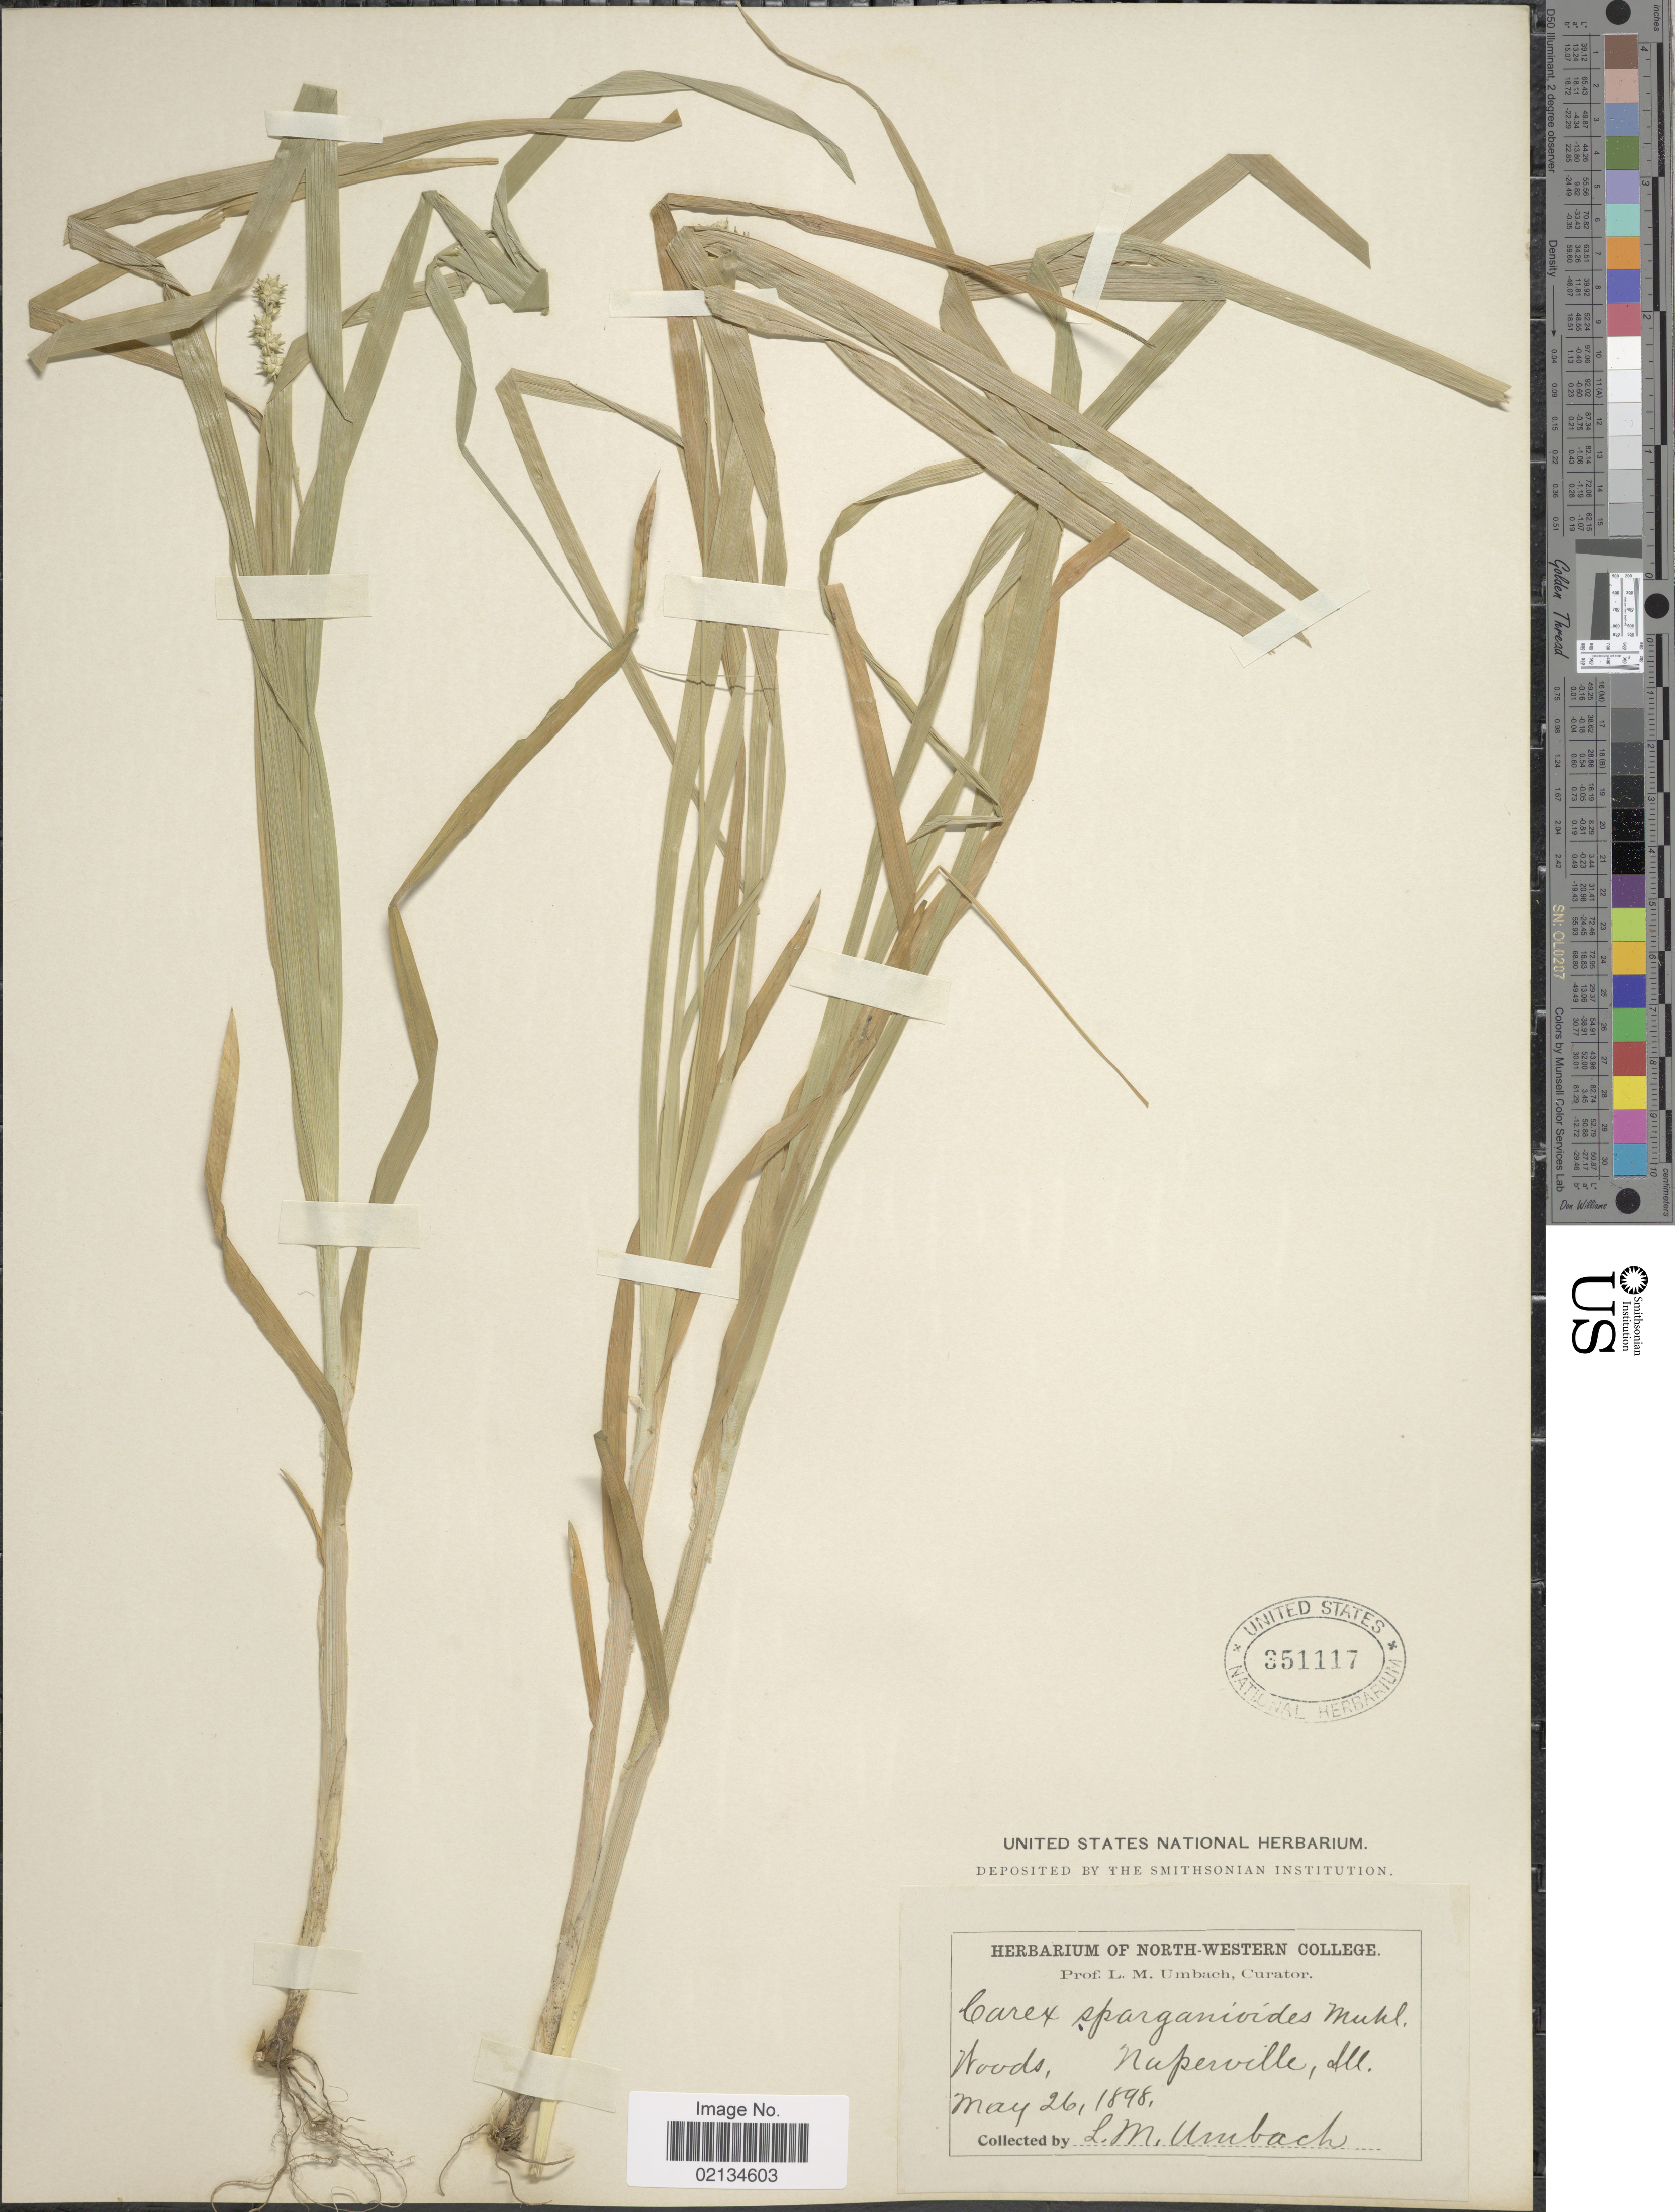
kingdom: Plantae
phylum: Tracheophyta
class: Liliopsida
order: Poales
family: Cyperaceae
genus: Carex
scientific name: Carex sparganioides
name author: Muhl. ex Willd.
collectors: L. M. Umbach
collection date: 1898-05-26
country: United States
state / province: Illinois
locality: Woods, Naperville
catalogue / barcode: US 351117